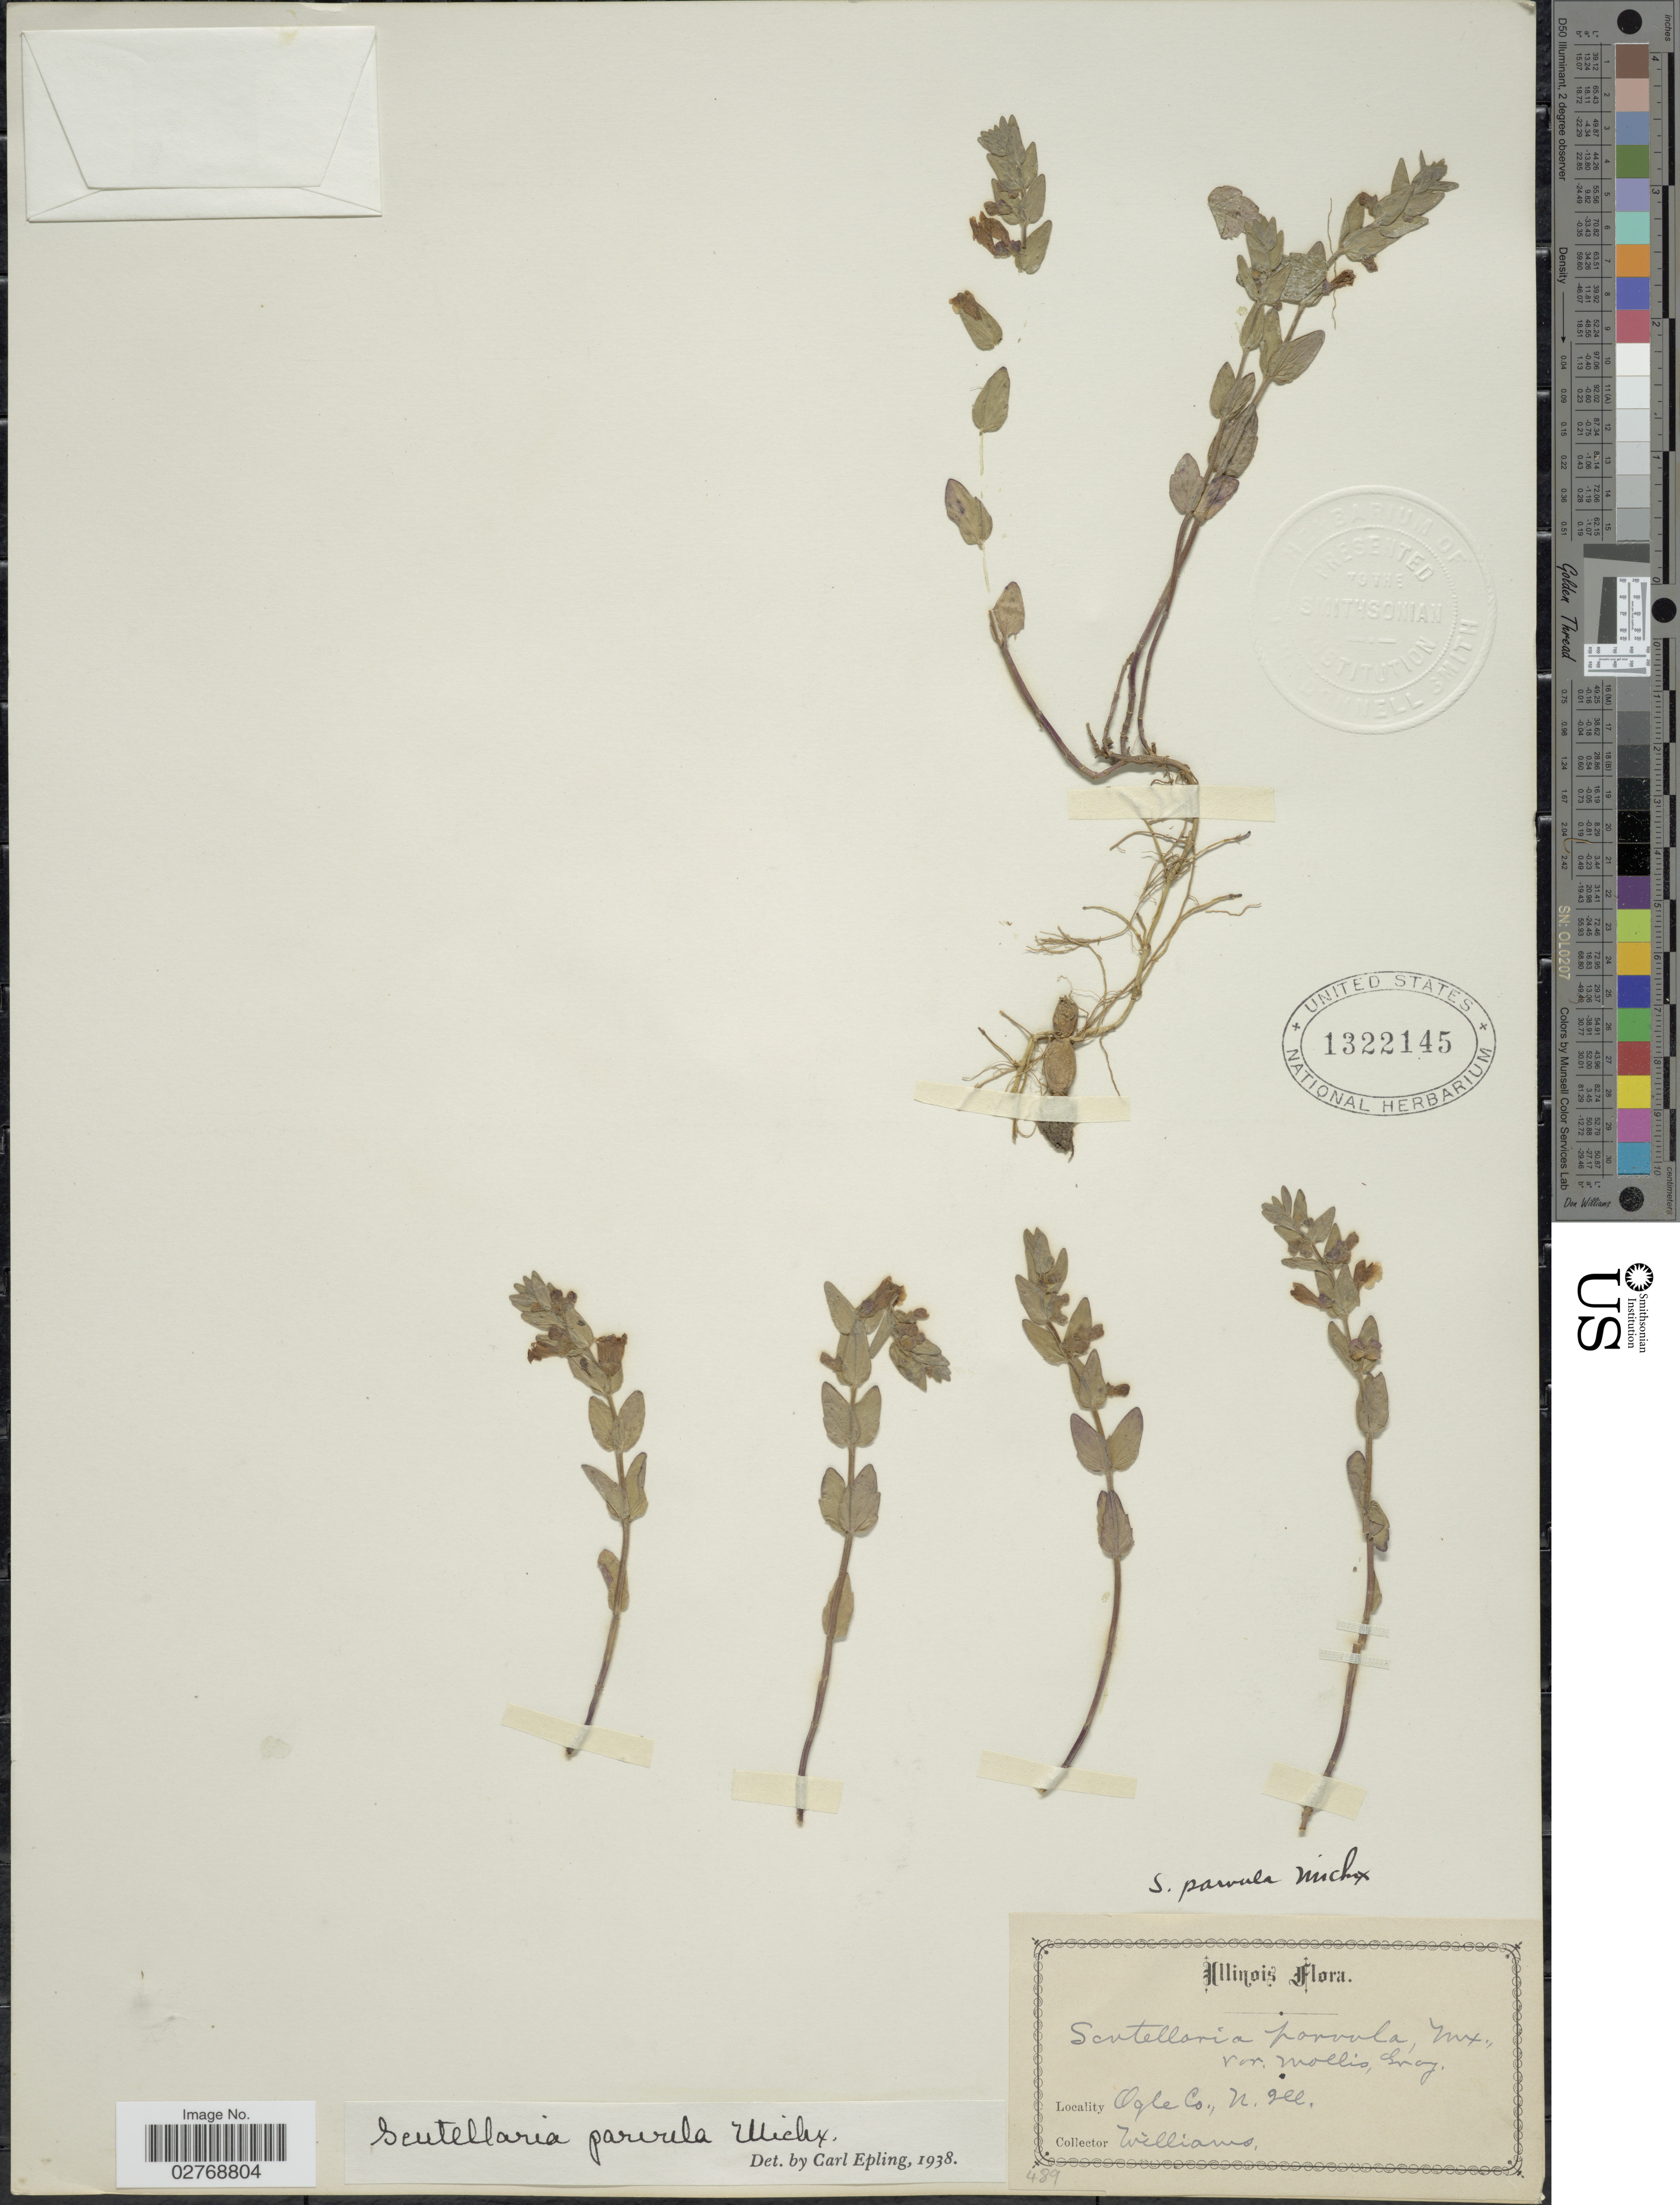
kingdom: Plantae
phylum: Tracheophyta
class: Magnoliopsida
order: Lamiales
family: Lamiaceae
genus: Scutellaria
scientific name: Scutellaria parvula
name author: Michx.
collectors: -- Williams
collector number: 489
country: United States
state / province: Illinois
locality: Ogle Co., N. Ill.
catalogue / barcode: US 1322145